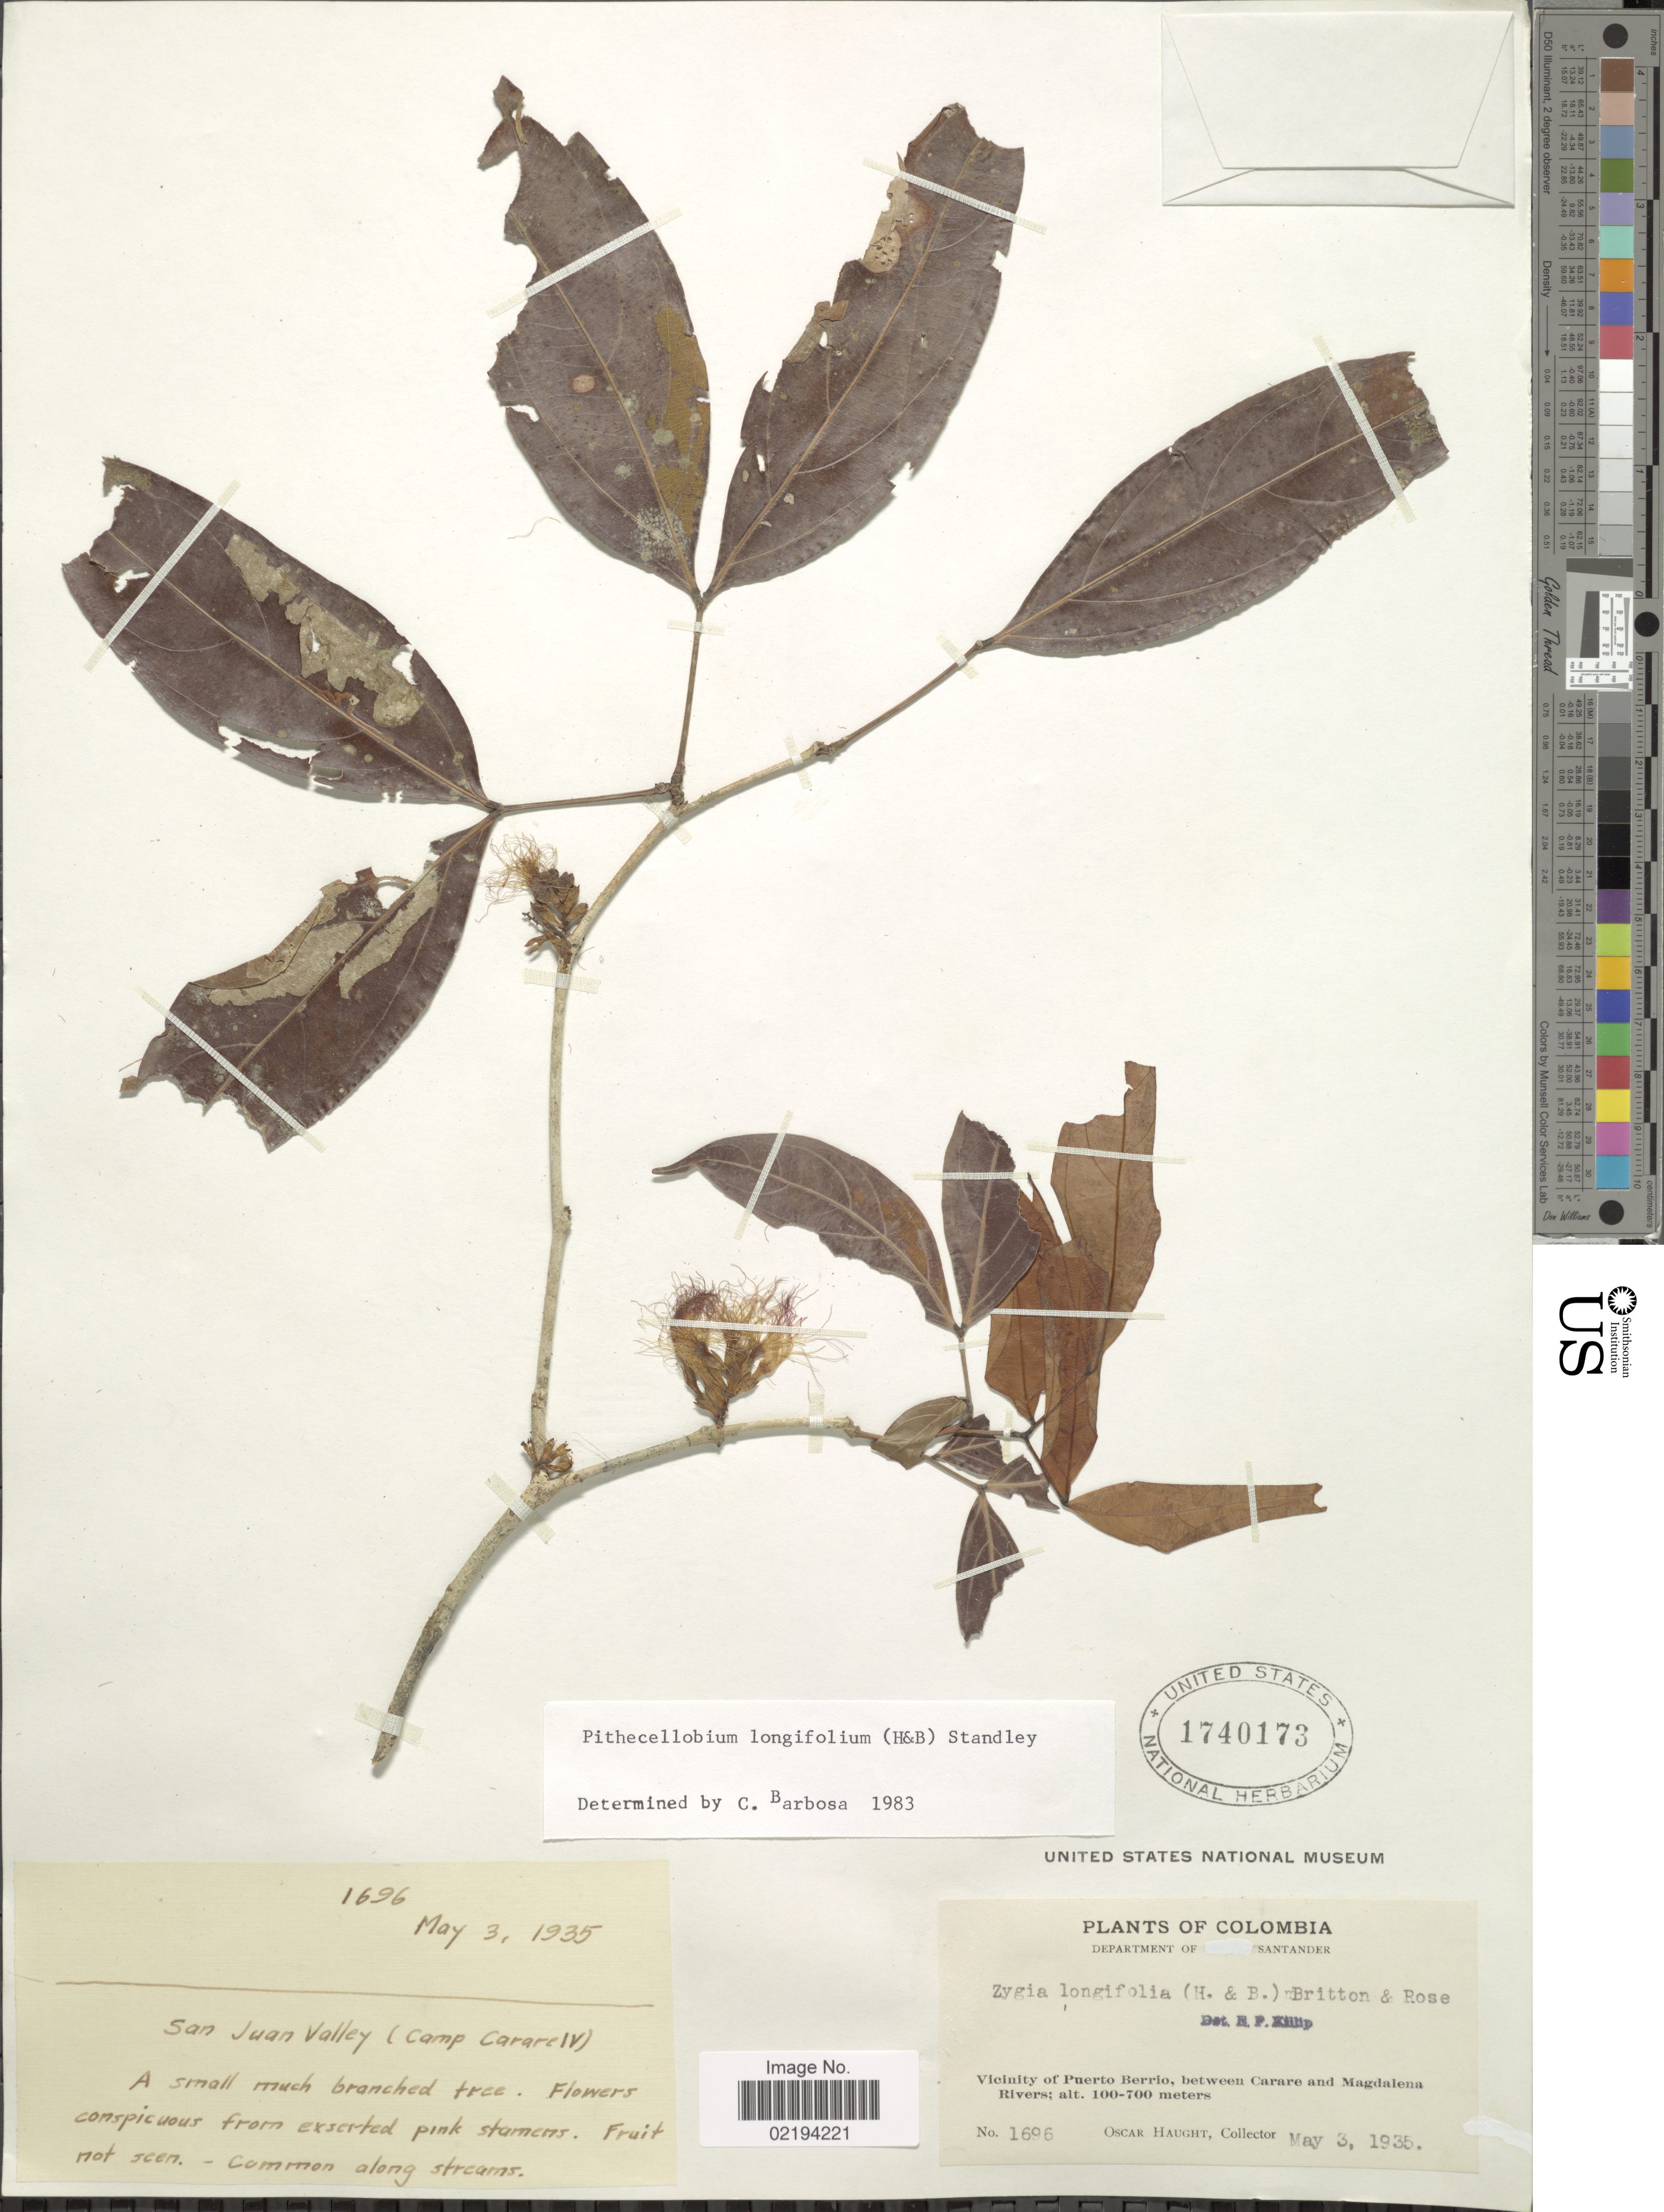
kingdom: Plantae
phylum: Tracheophyta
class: Magnoliopsida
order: Fabales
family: Fabaceae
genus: Zygia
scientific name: Zygia longifolia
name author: (Willd.) Britton & Rose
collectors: O. Haught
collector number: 1606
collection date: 1935-05-03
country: Colombia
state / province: Santander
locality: Vicinity of Puerto Berrio, between Carare and Magdalena Rivers, common along streams.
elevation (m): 100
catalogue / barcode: US 1740173